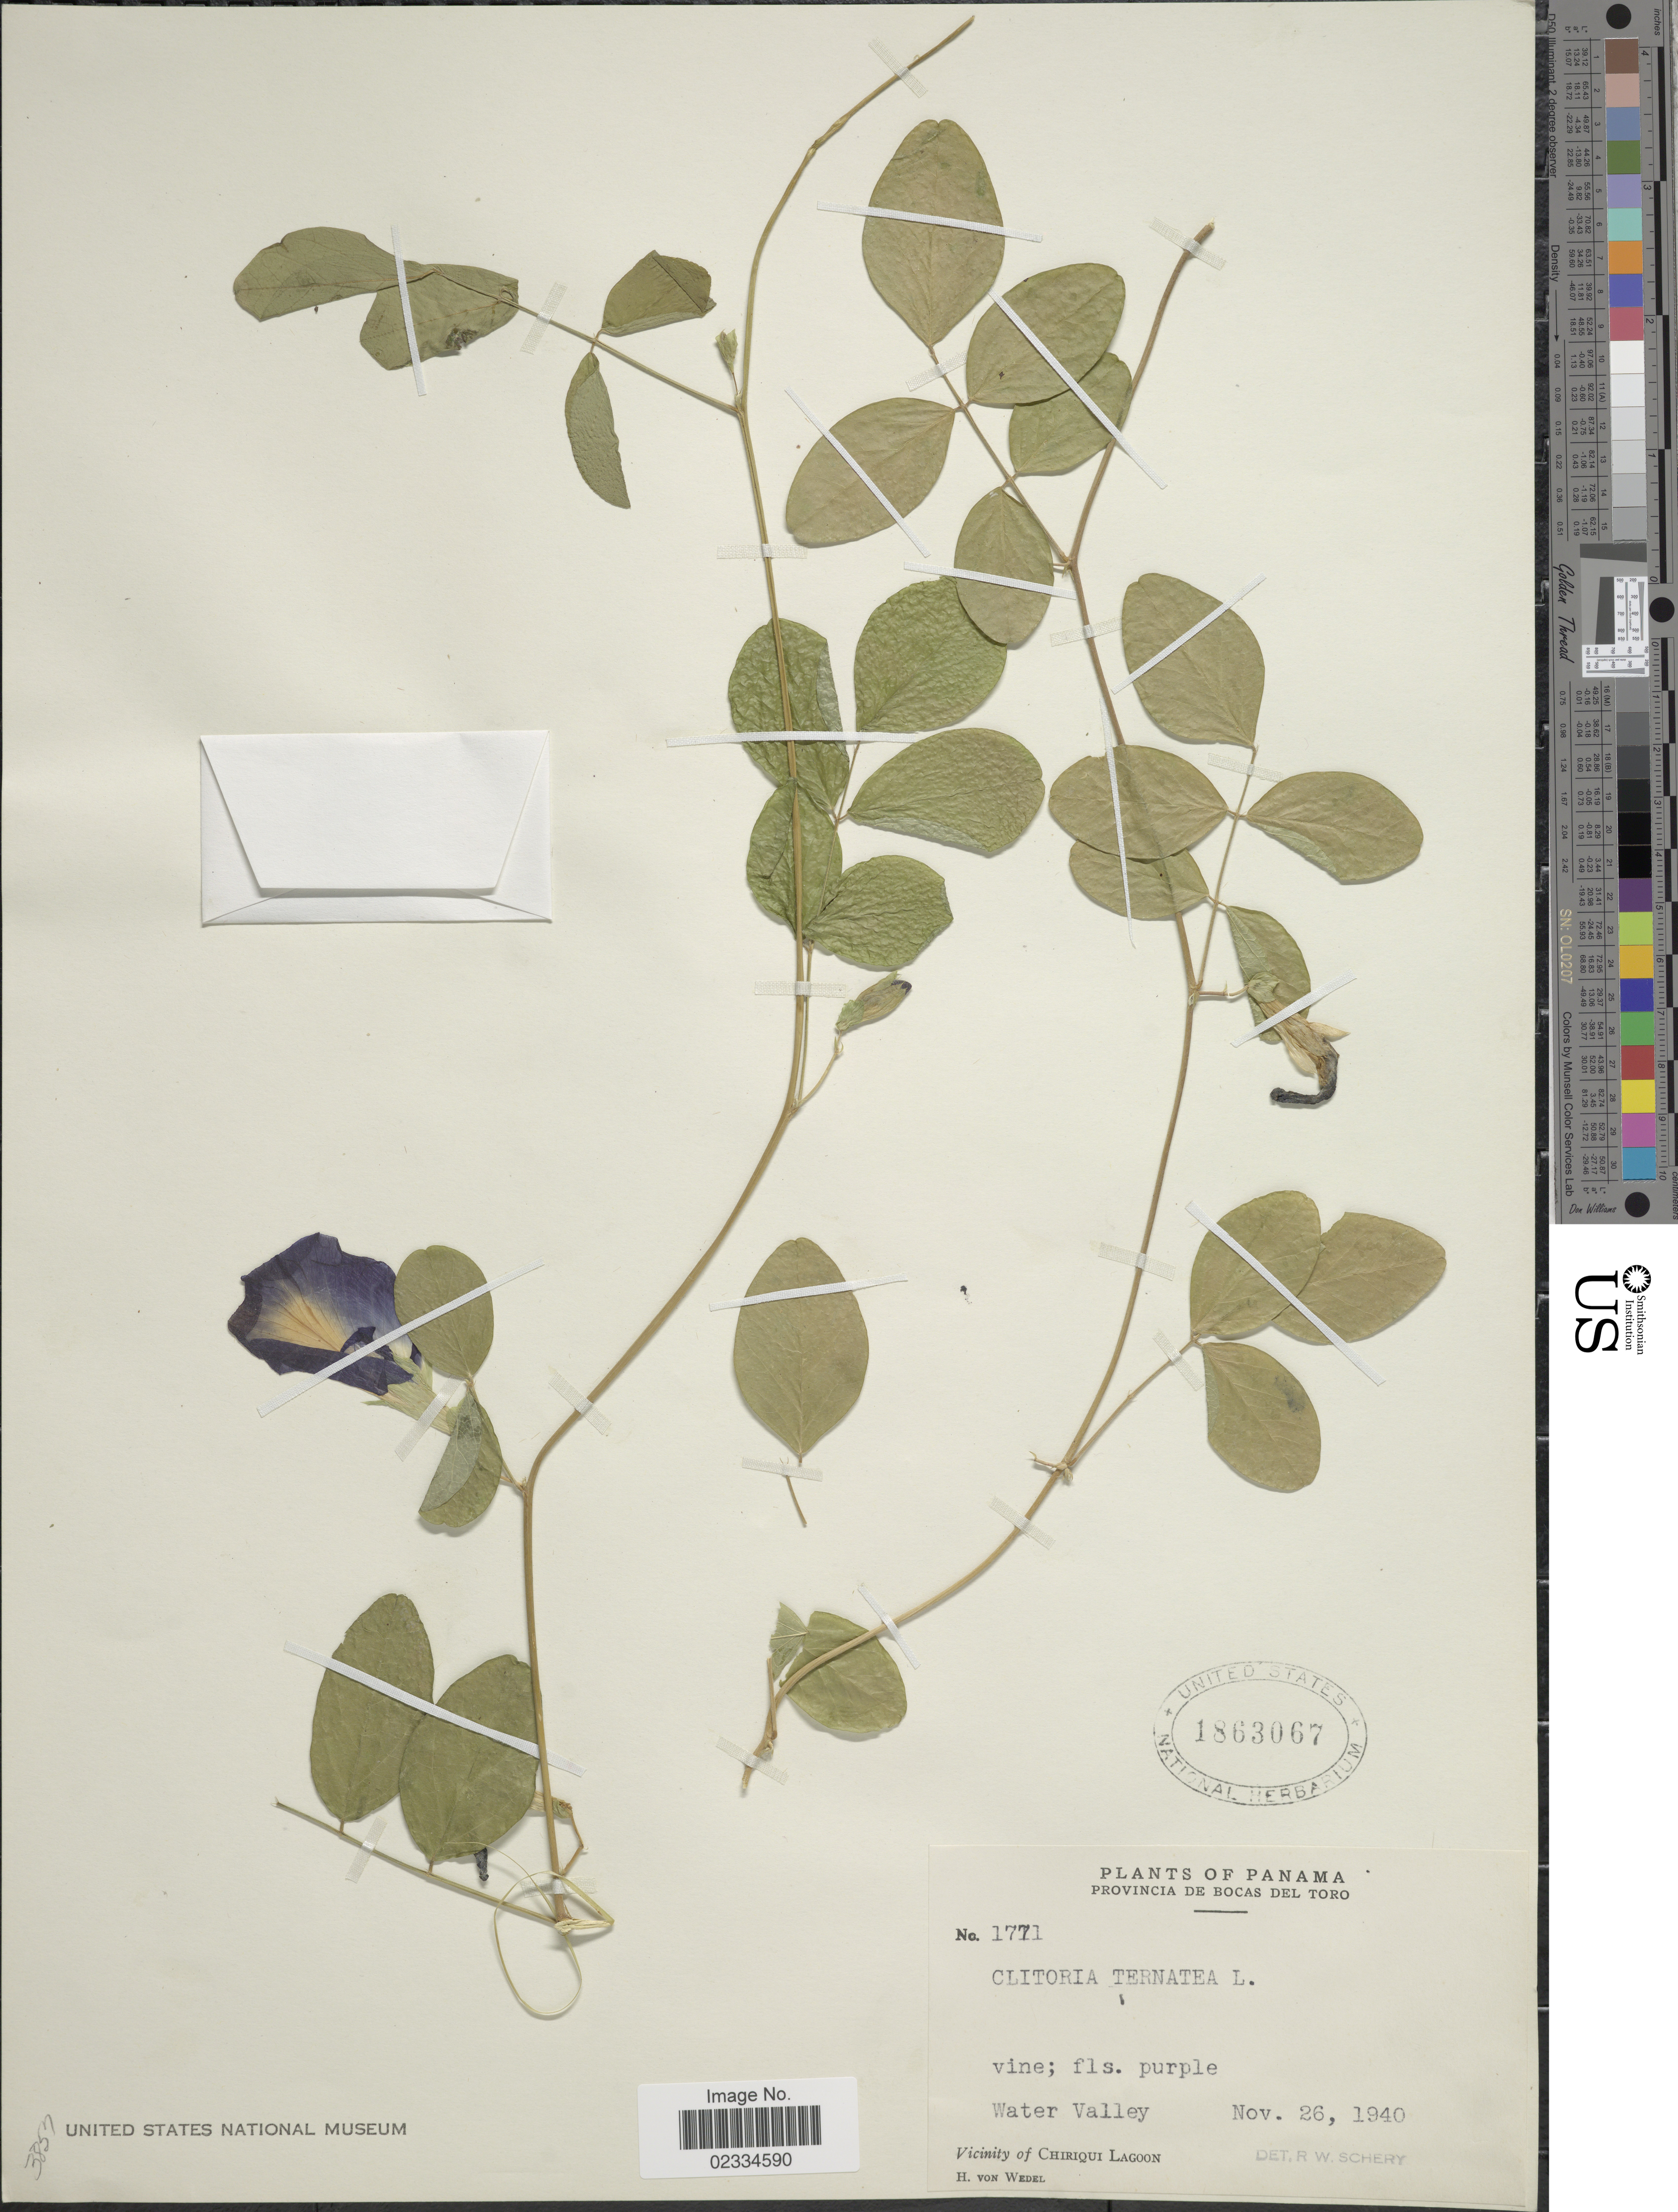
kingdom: Plantae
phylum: Tracheophyta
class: Magnoliopsida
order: Fabales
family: Fabaceae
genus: Clitoria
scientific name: Clitoria ternatea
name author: L.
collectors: H. von Wedel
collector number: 1771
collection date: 1940-11-26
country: Panama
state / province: Bocas del Toro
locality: Provincia de Bocas del Toro, Water Valley, Vicinity of Chiriqui Lagoon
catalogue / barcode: US 1863067